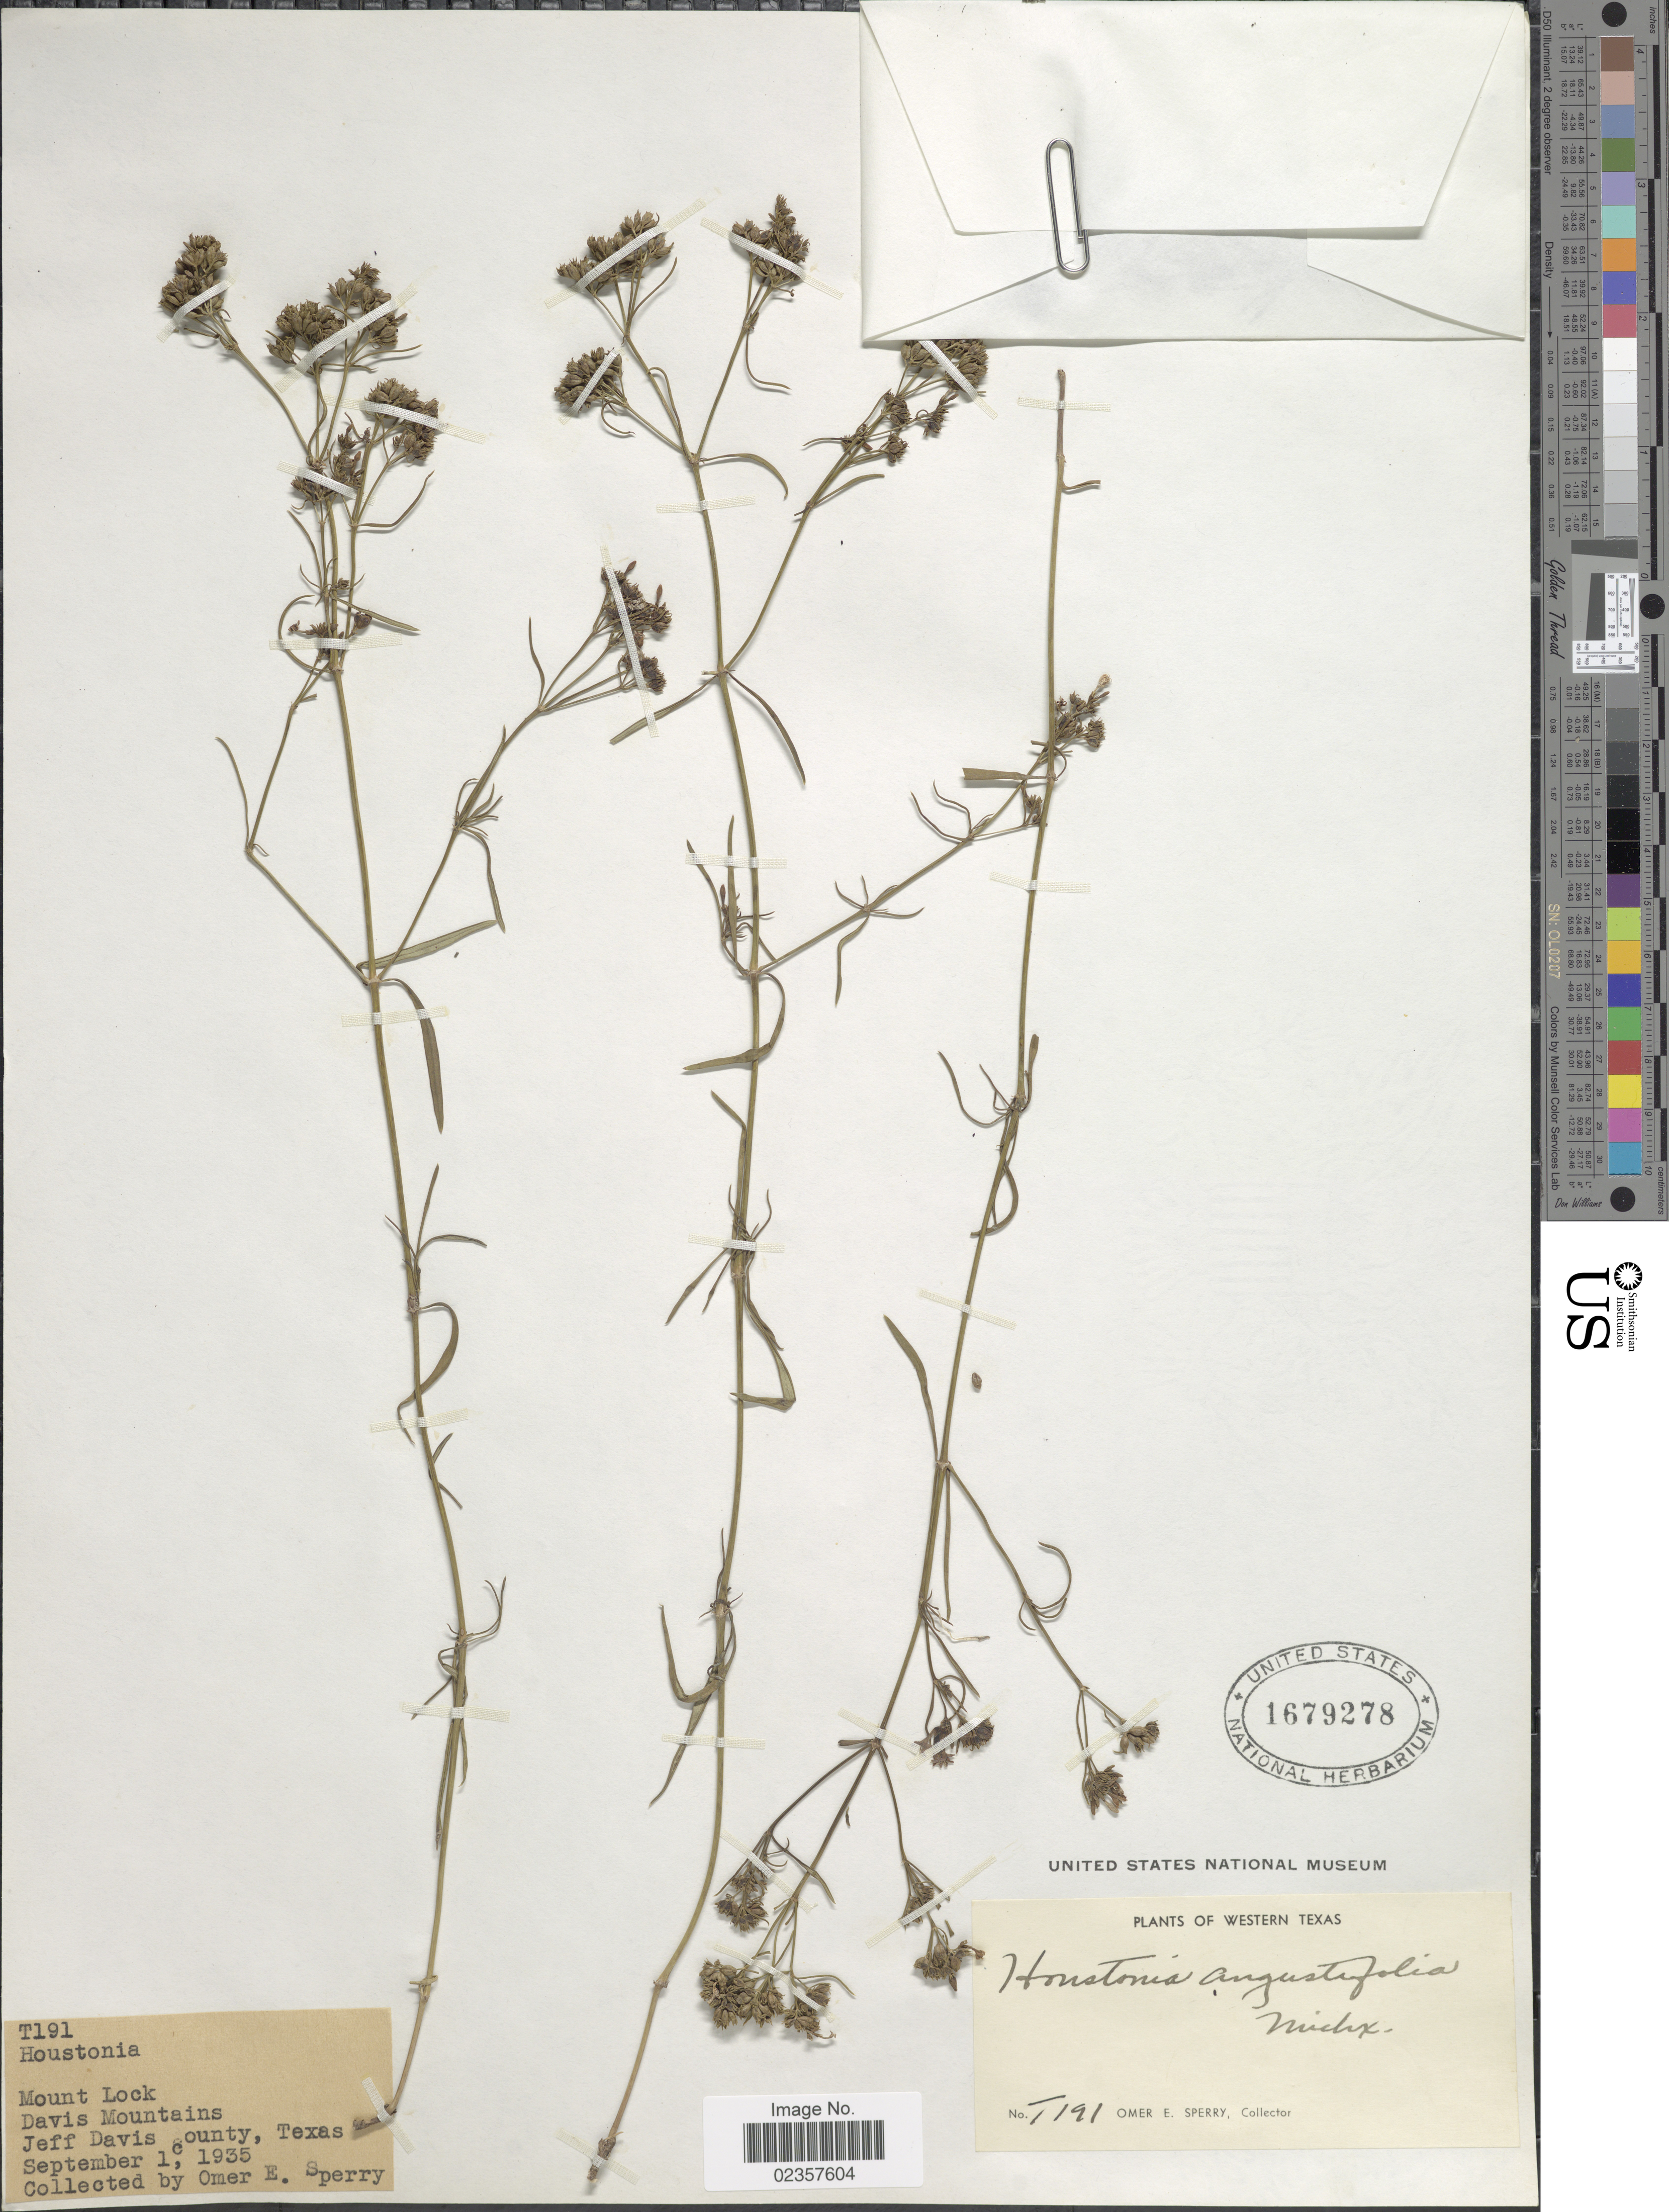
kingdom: Plantae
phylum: Tracheophyta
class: Magnoliopsida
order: Gentianales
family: Rubiaceae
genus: Houstonia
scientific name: Houstonia nigricans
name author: (Lam.) Fernald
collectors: O. E. Sperry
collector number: T191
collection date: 1935-09-01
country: United States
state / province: Texas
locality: Mount Lock. Davis Mountains. Jeff Davis county. Western Texas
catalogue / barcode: US 1679278